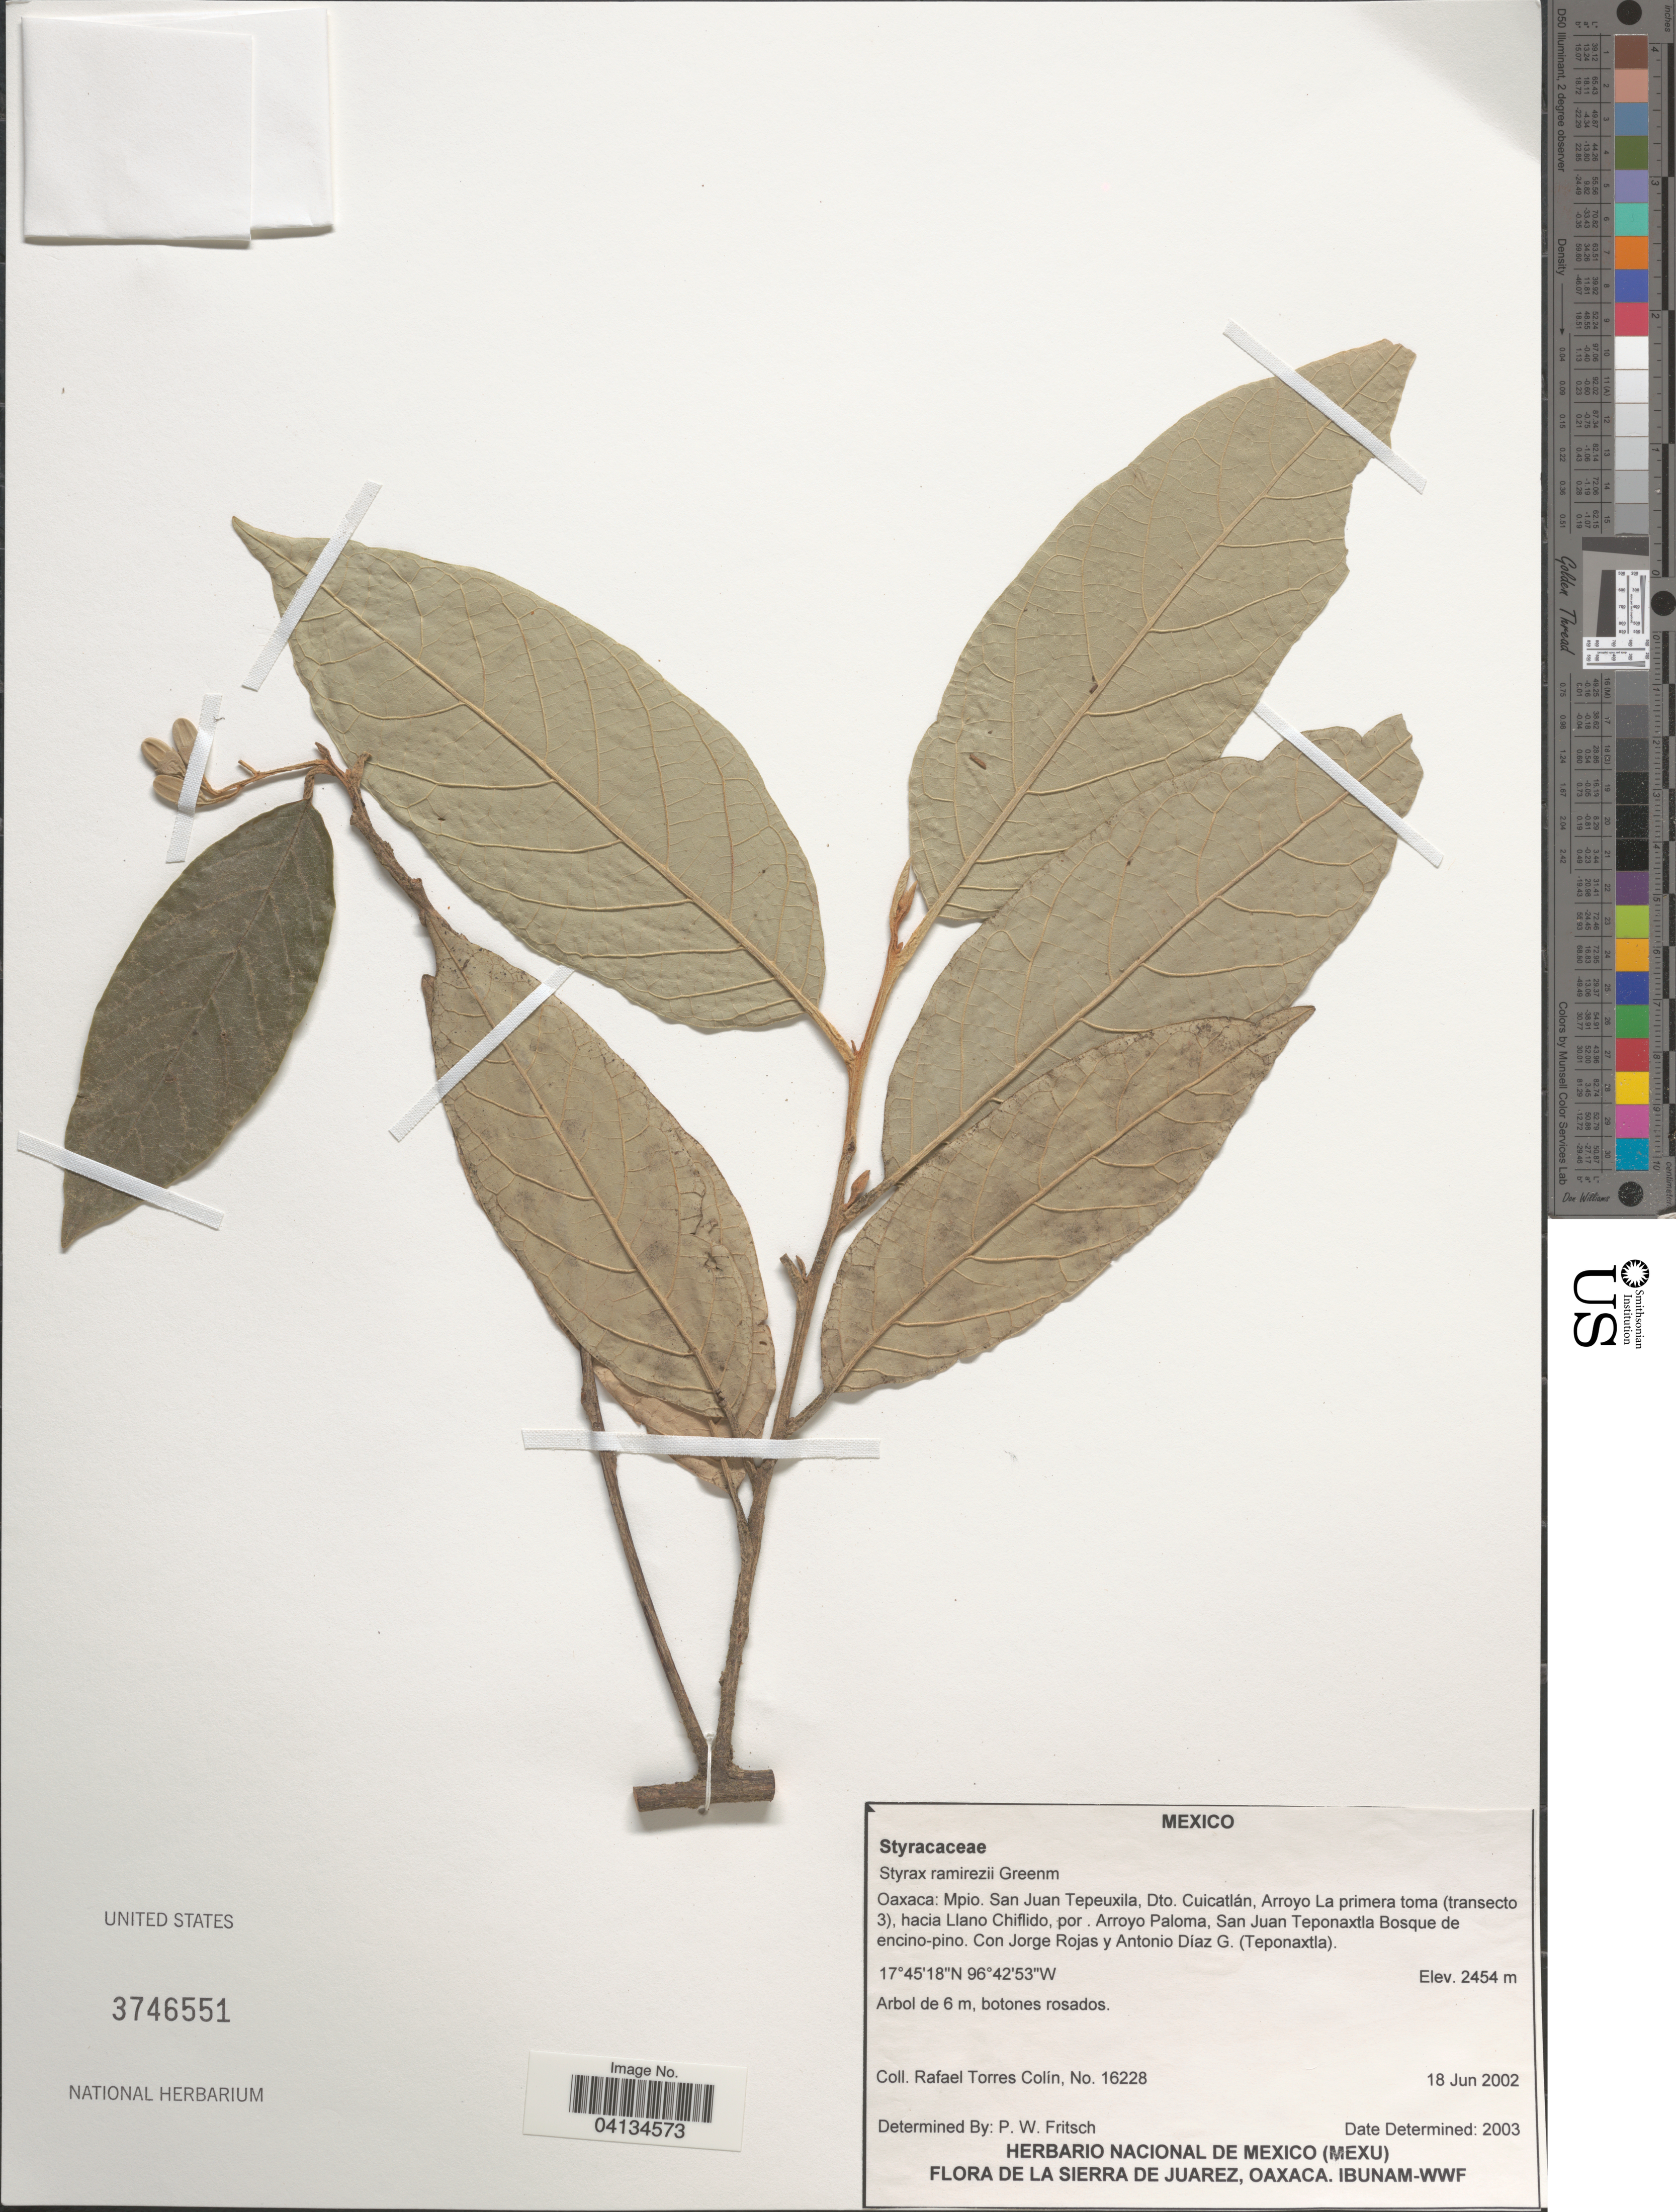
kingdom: Plantae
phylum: Tracheophyta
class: Magnoliopsida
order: Ericales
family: Styracaceae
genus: Styrax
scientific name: Styrax ramirezii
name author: Greenm.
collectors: R. Torres C., J. Rojas & A. Díaz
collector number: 16228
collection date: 2002-06-18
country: Mexico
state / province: Oaxaca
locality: Mpio. San Juan Tepeuxila, Dto. Cuicatlán, Arroyo La primera toma (transecto 3), hacia Llano Chiflifo, por. Arroyo Paloma, San Juan Teponaxtla Bosque de encino-pino. (Teponaxtla).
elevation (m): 2454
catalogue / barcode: US 3746551